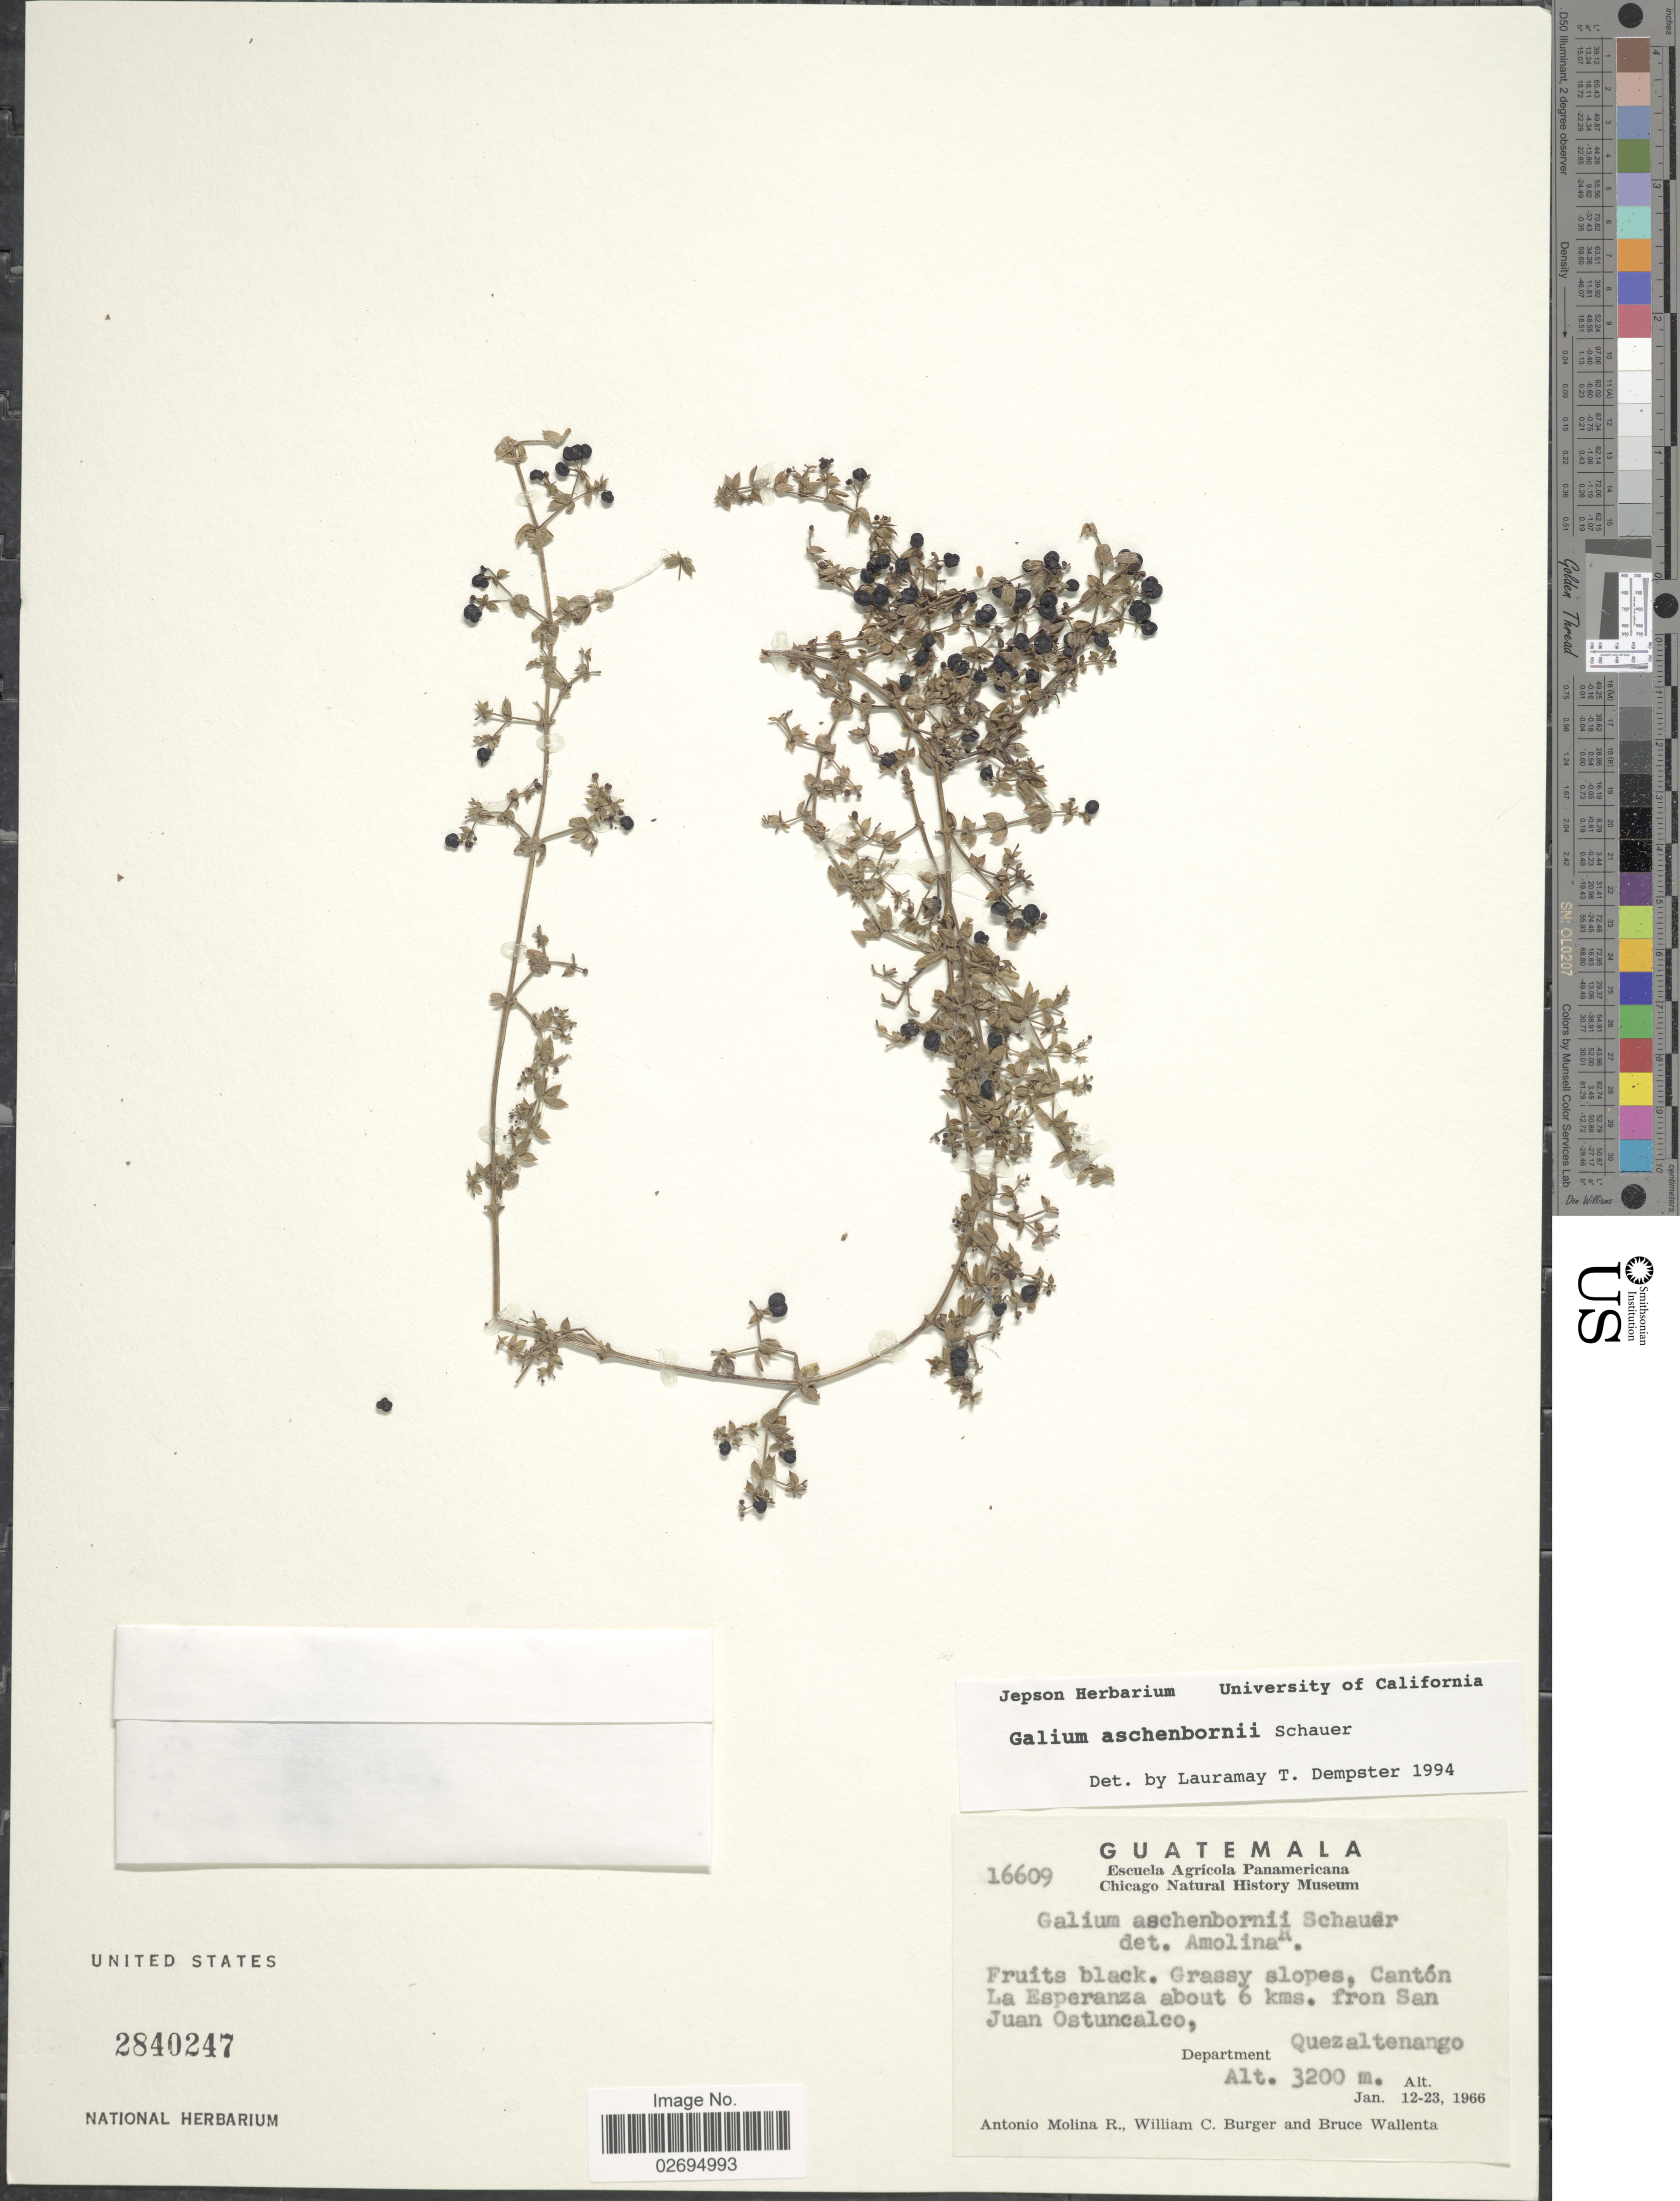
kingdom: Plantae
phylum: Tracheophyta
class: Magnoliopsida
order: Gentianales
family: Rubiaceae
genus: Galium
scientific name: Galium aschenbornii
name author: Schauer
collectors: A. Molina R., W. Burger & B. Wallenta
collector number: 16609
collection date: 1966-01-12/1966-01-23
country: Guatemala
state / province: Quetzaltenango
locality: Grassy slopes, Cantón La Esperanza about 6 kms from San Juan Ostuncalo, Department Quezaltenango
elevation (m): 3200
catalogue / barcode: US 2840247